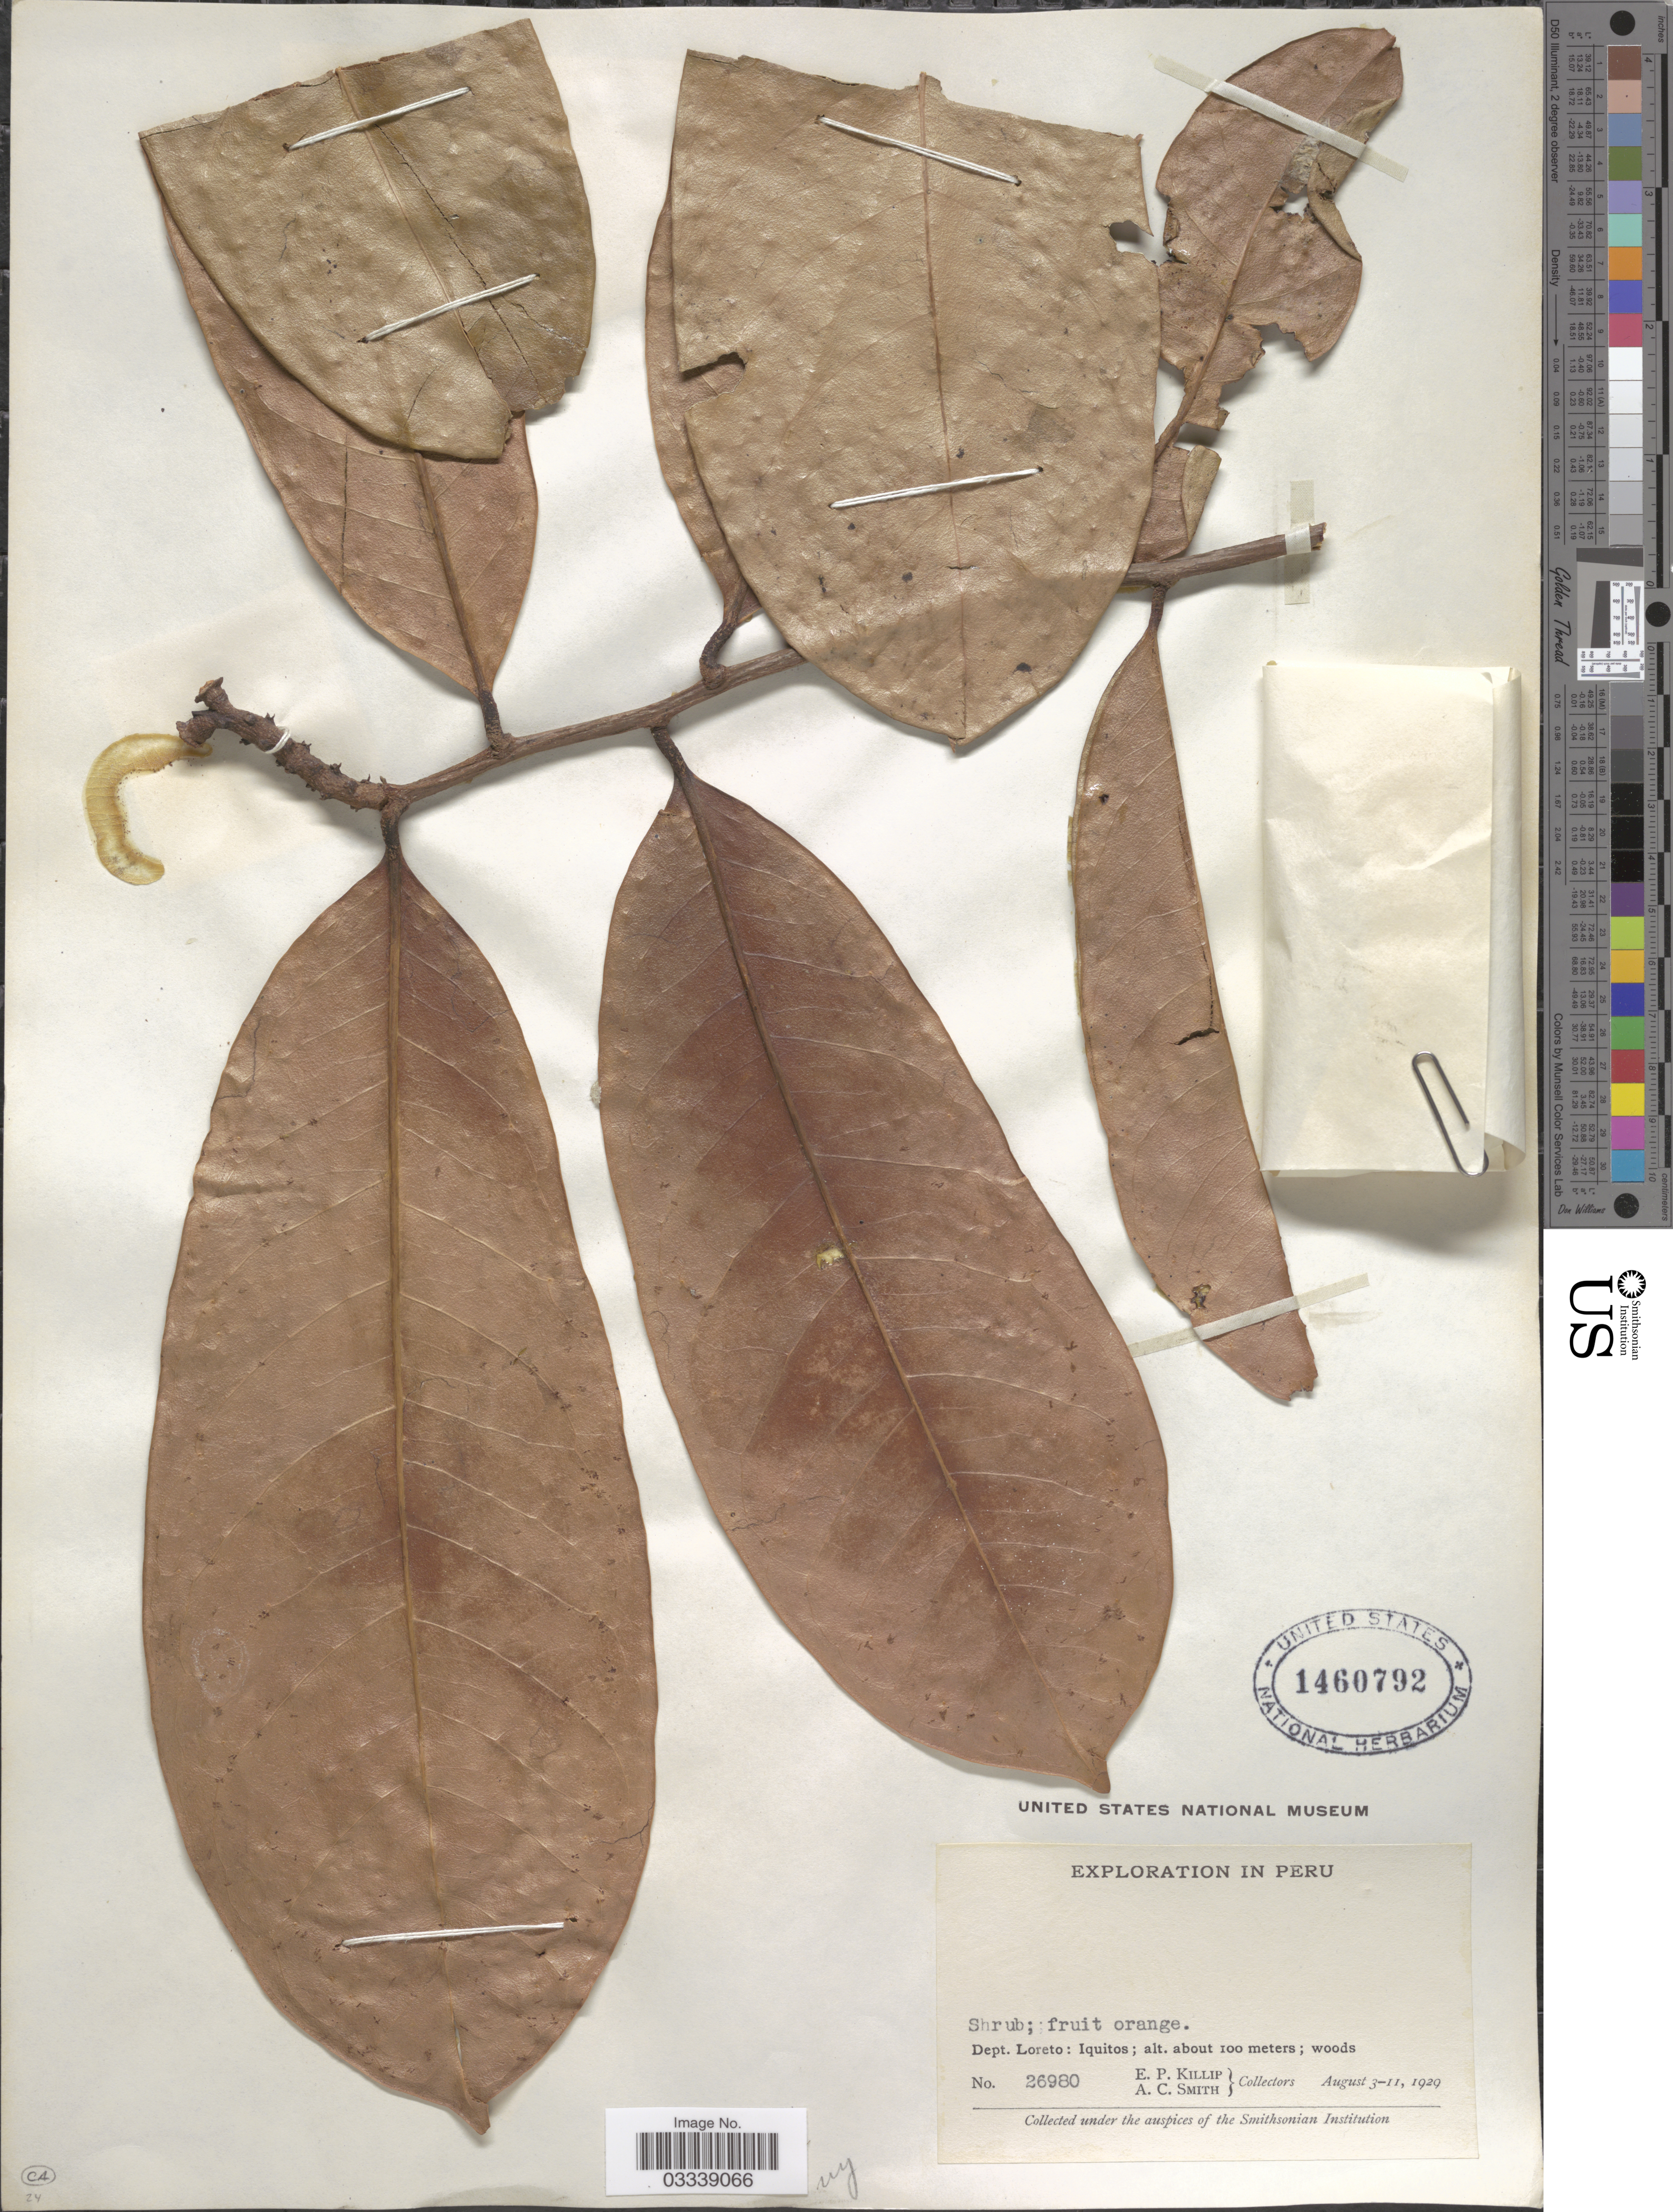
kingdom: Plantae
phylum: Tracheophyta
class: Magnoliopsida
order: Fabales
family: Polygalaceae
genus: Moutabea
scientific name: Moutabea sp.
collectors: E. P. Killip & A. C. Smith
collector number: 26980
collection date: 1929-08-03/1929-08-11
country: Peru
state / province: Loreto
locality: Dept. Loreto: Iquitos.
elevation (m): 100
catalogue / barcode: US 1460792